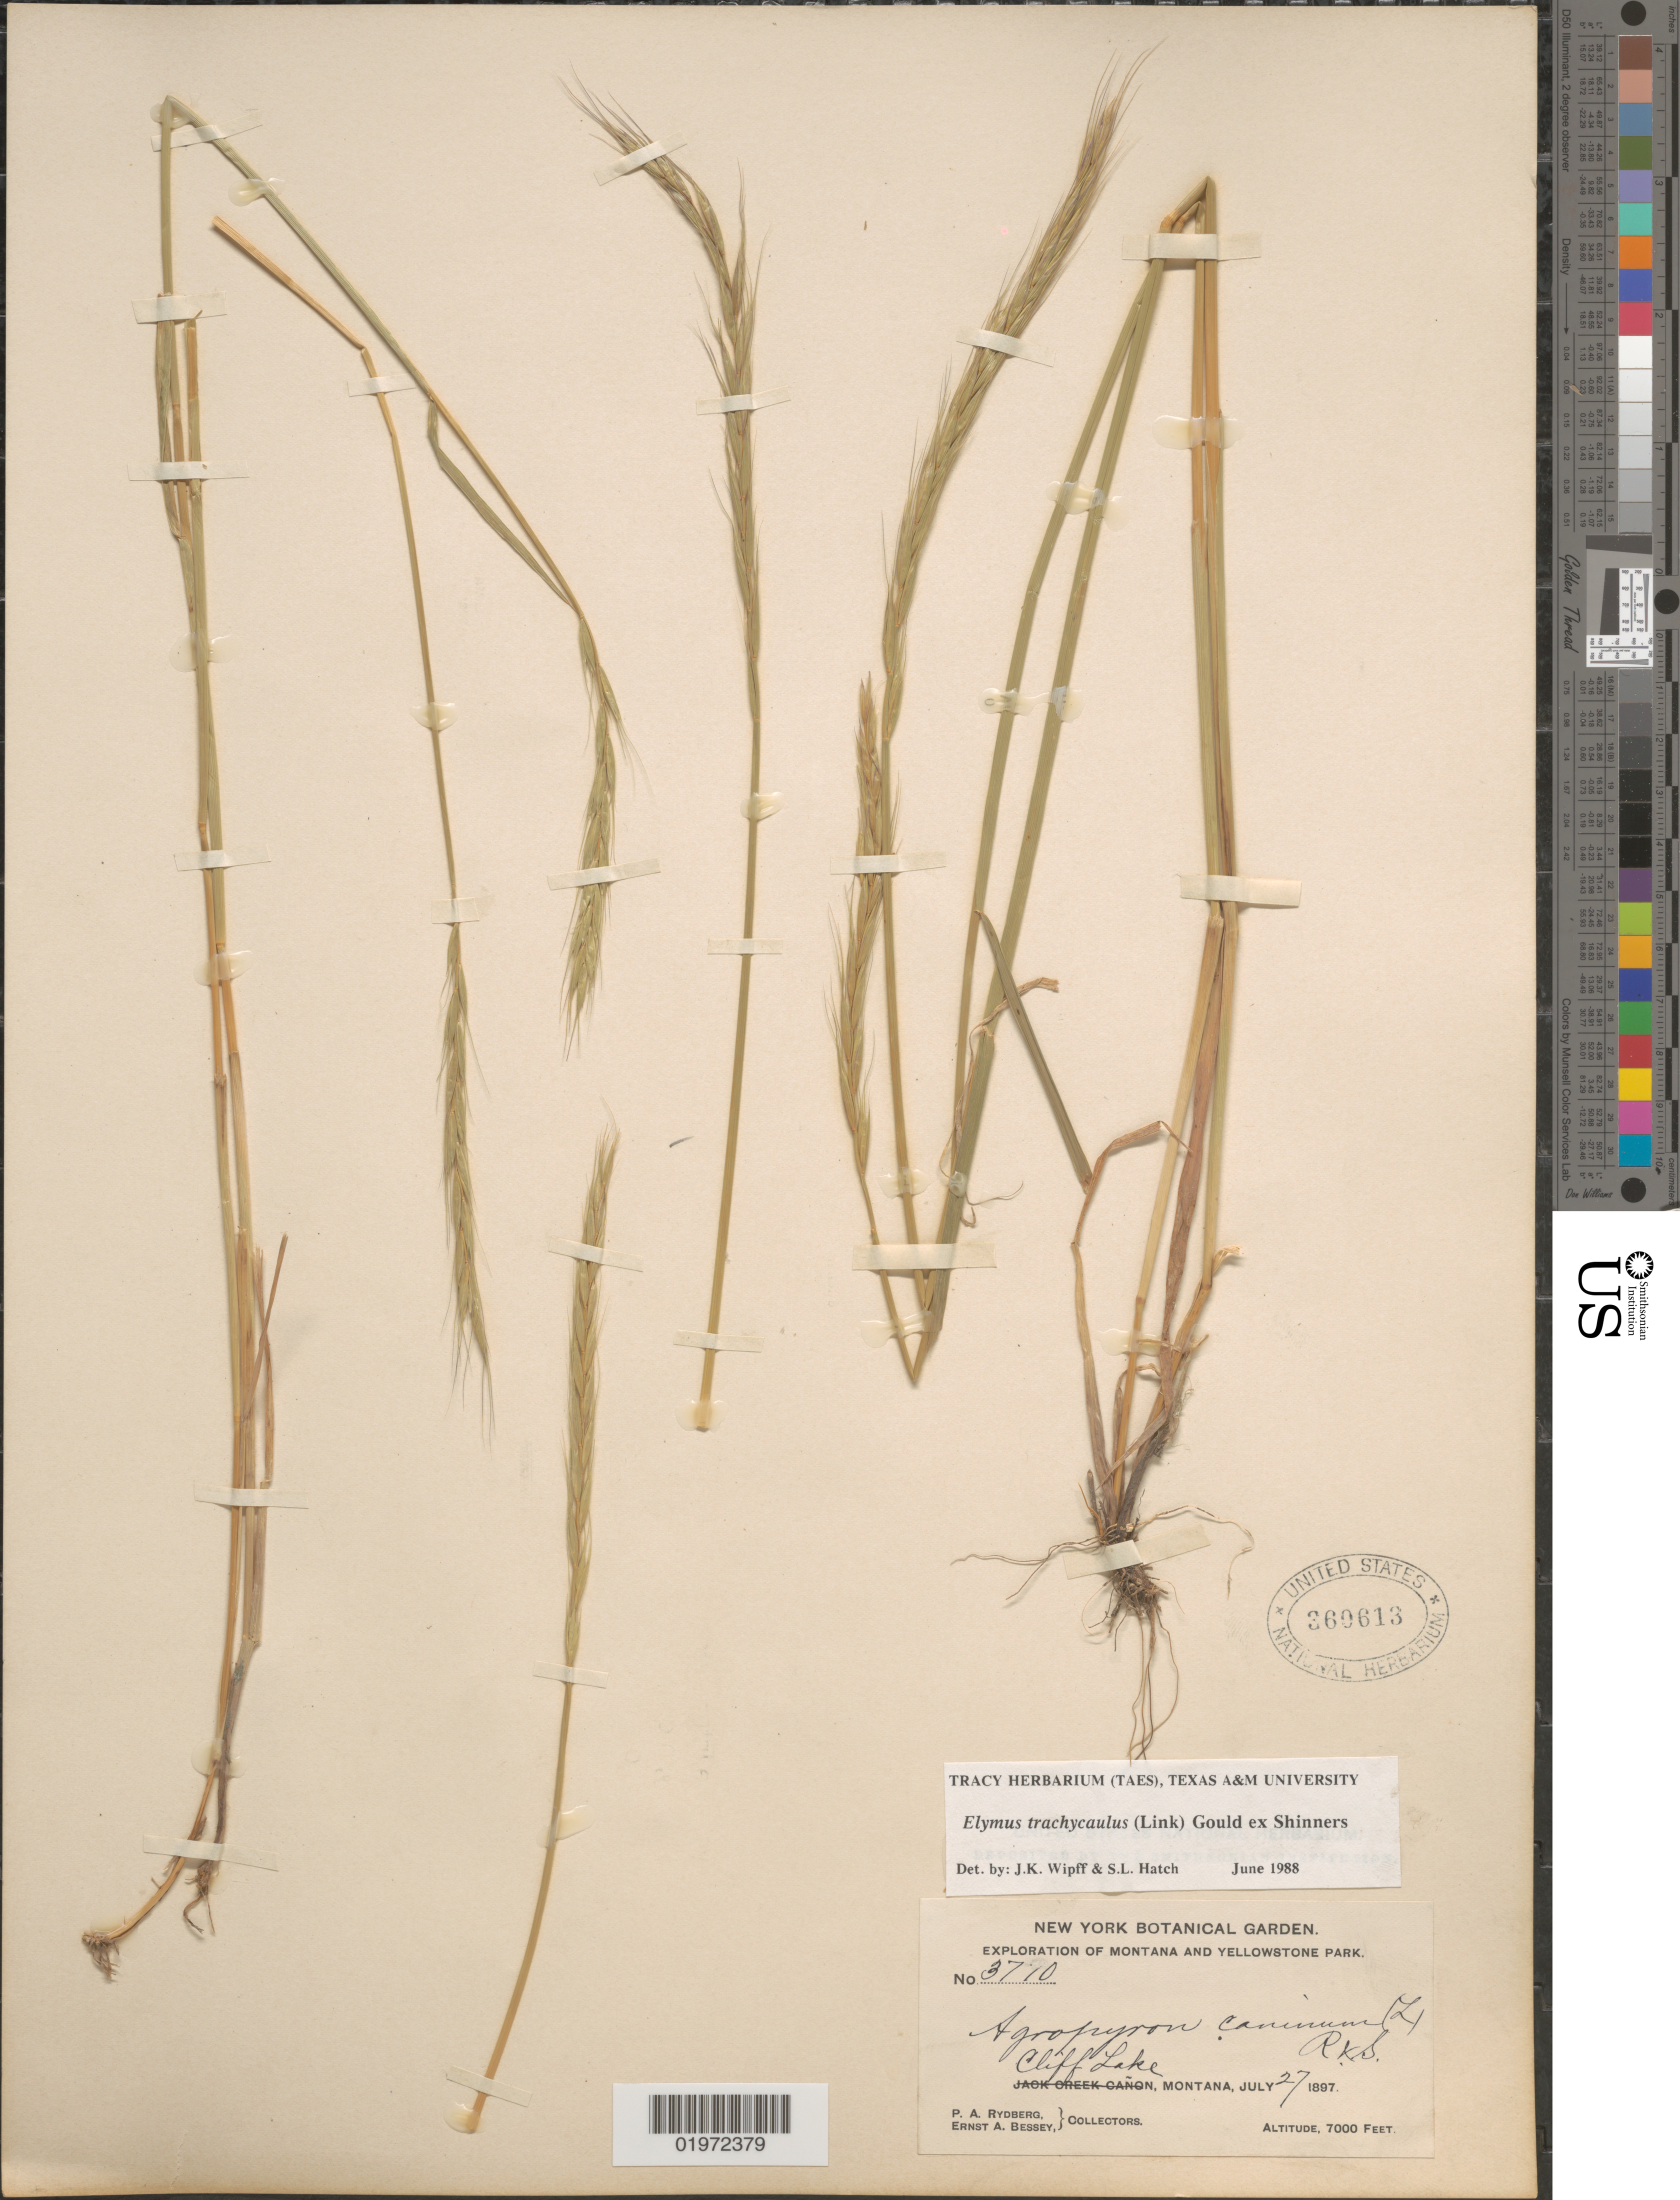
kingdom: Plantae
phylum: Tracheophyta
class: Liliopsida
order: Poales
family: Poaceae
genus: Elymus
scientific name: Elymus trachycaulus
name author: (Link) Gould ex Shinners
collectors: P. A. Rydberg & E. A. Bessey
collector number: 3710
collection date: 1897-07-27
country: United States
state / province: Montana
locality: Exploration of Montana and Yellowstone Park. Cliff Lake.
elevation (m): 2134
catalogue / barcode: US 360613